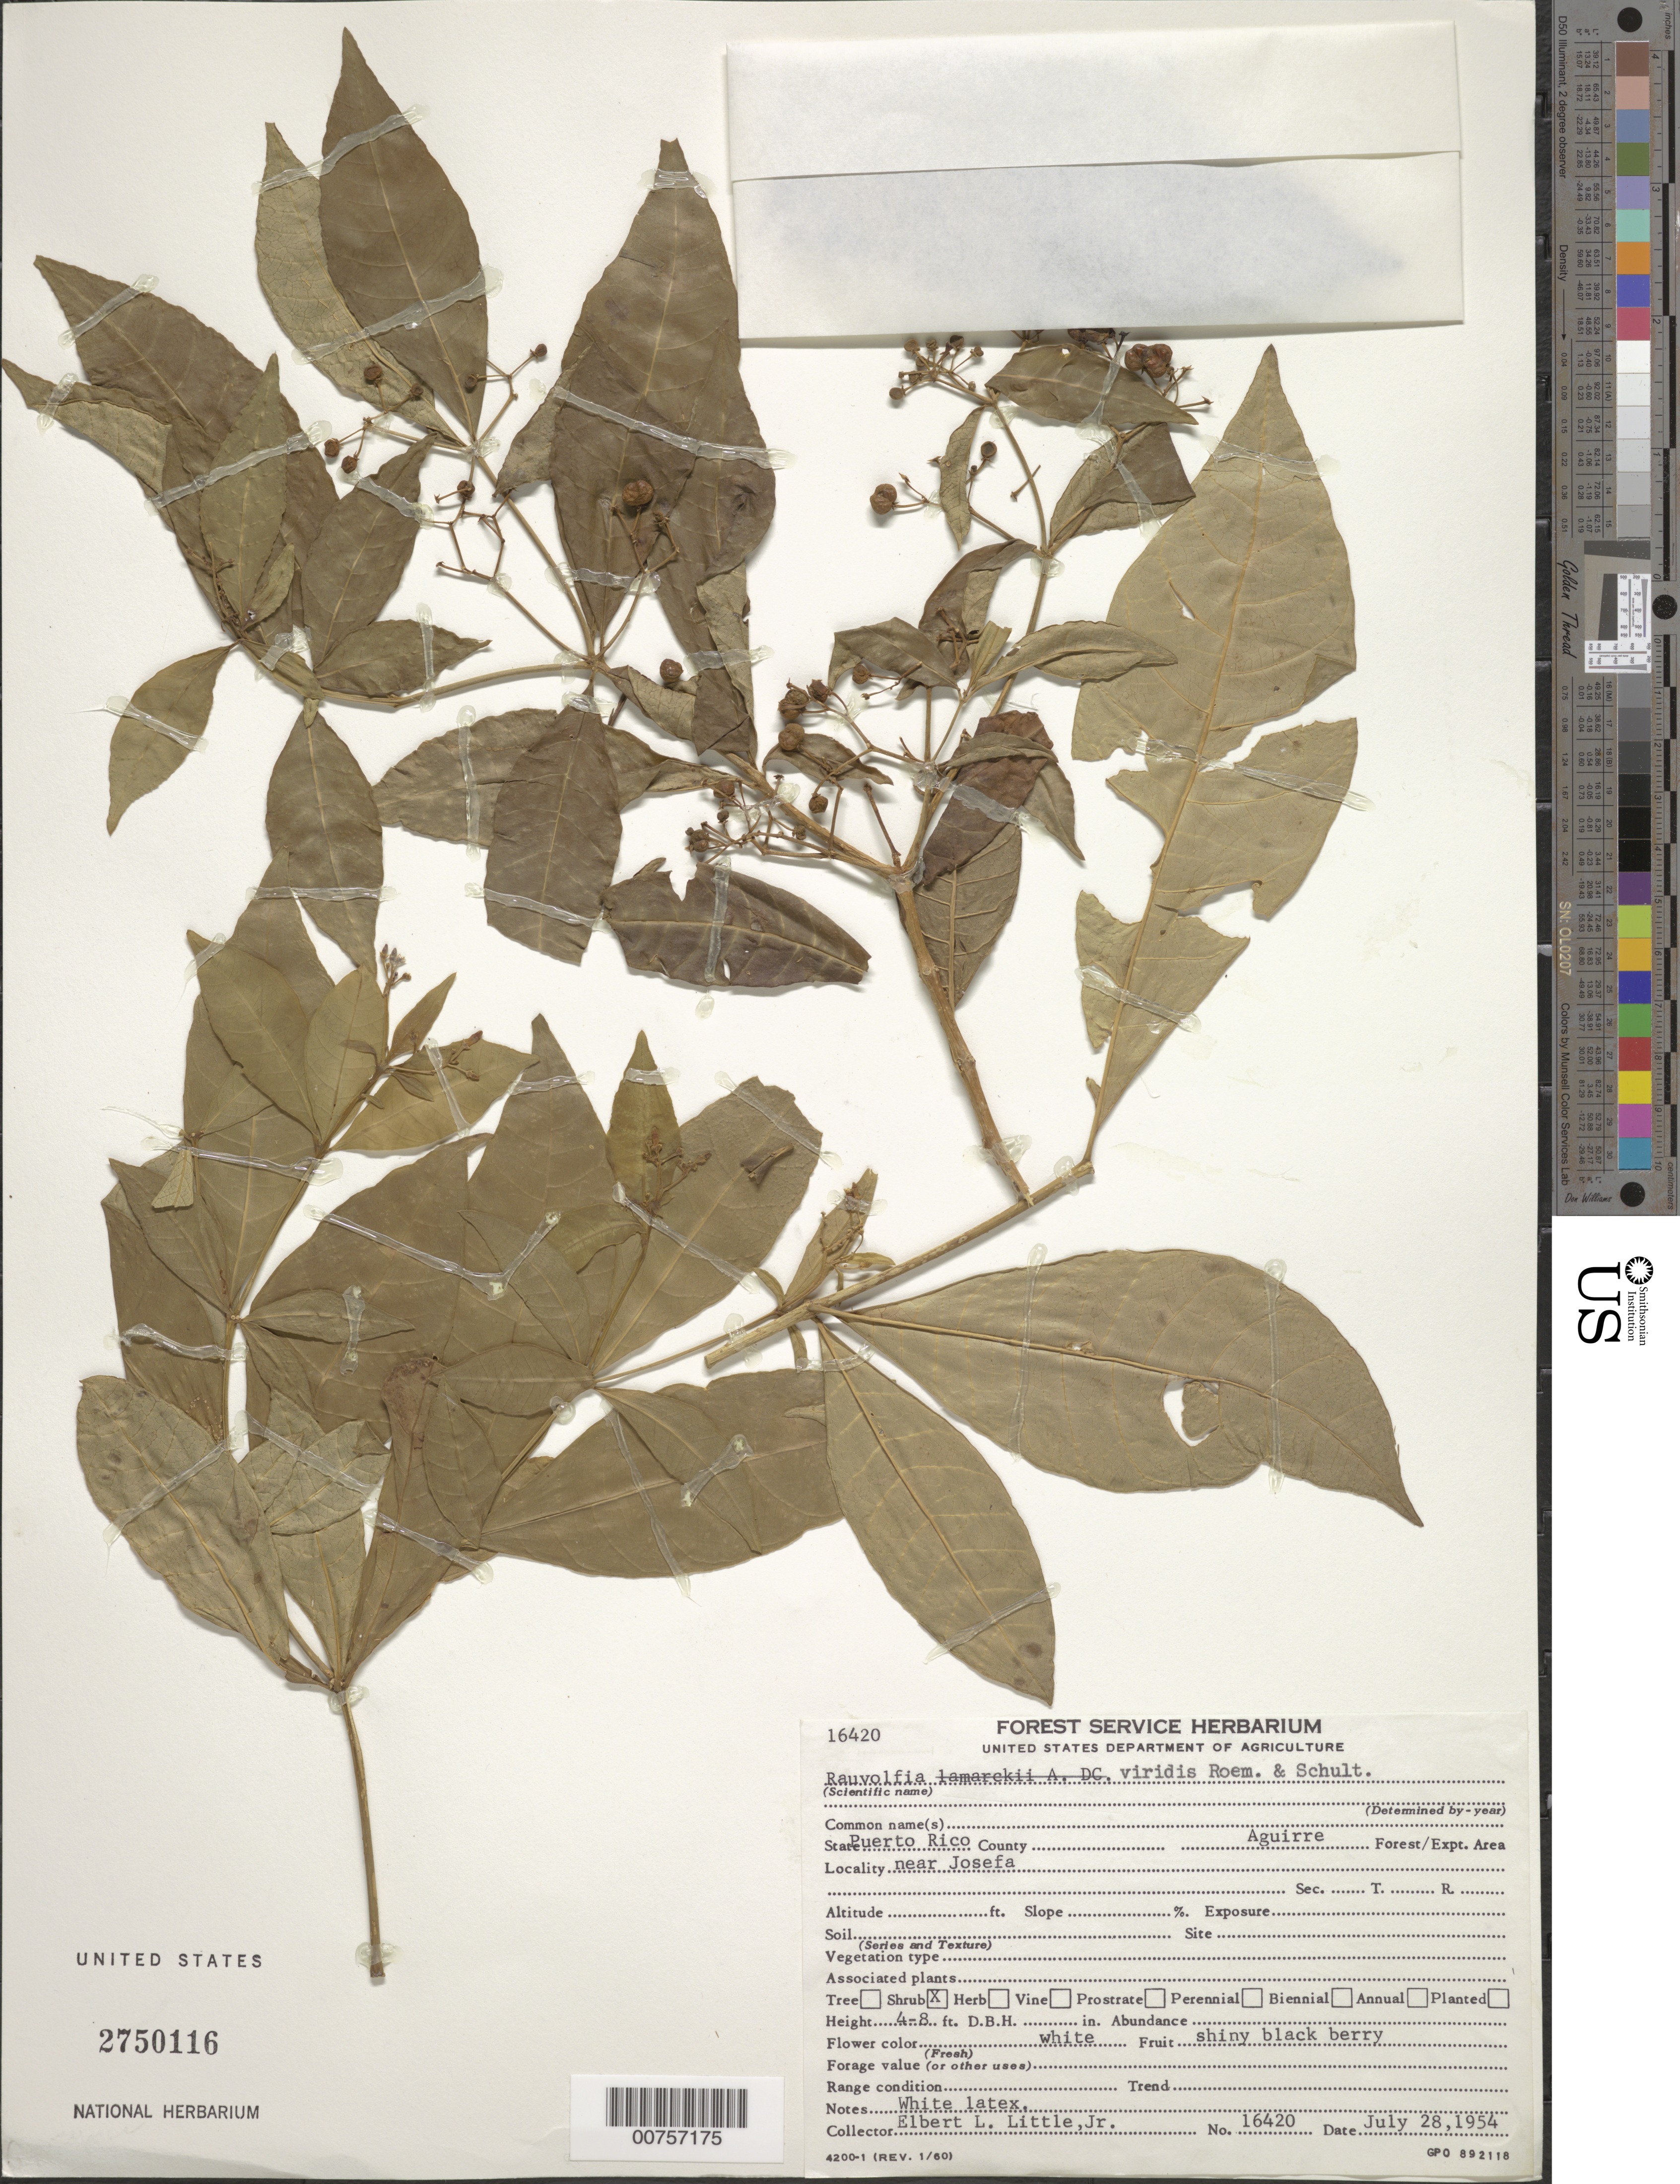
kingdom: Plantae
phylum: Tracheophyta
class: Magnoliopsida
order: Gentianales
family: Apocynaceae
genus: Rauvolfia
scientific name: Rauvolfia viridis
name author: Willd. ex Roem. & Schult.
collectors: E. L. Little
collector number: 16420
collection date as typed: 28 Jul 1954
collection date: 1954-07-28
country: Puerto Rico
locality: Near Josefa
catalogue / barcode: US 2750116